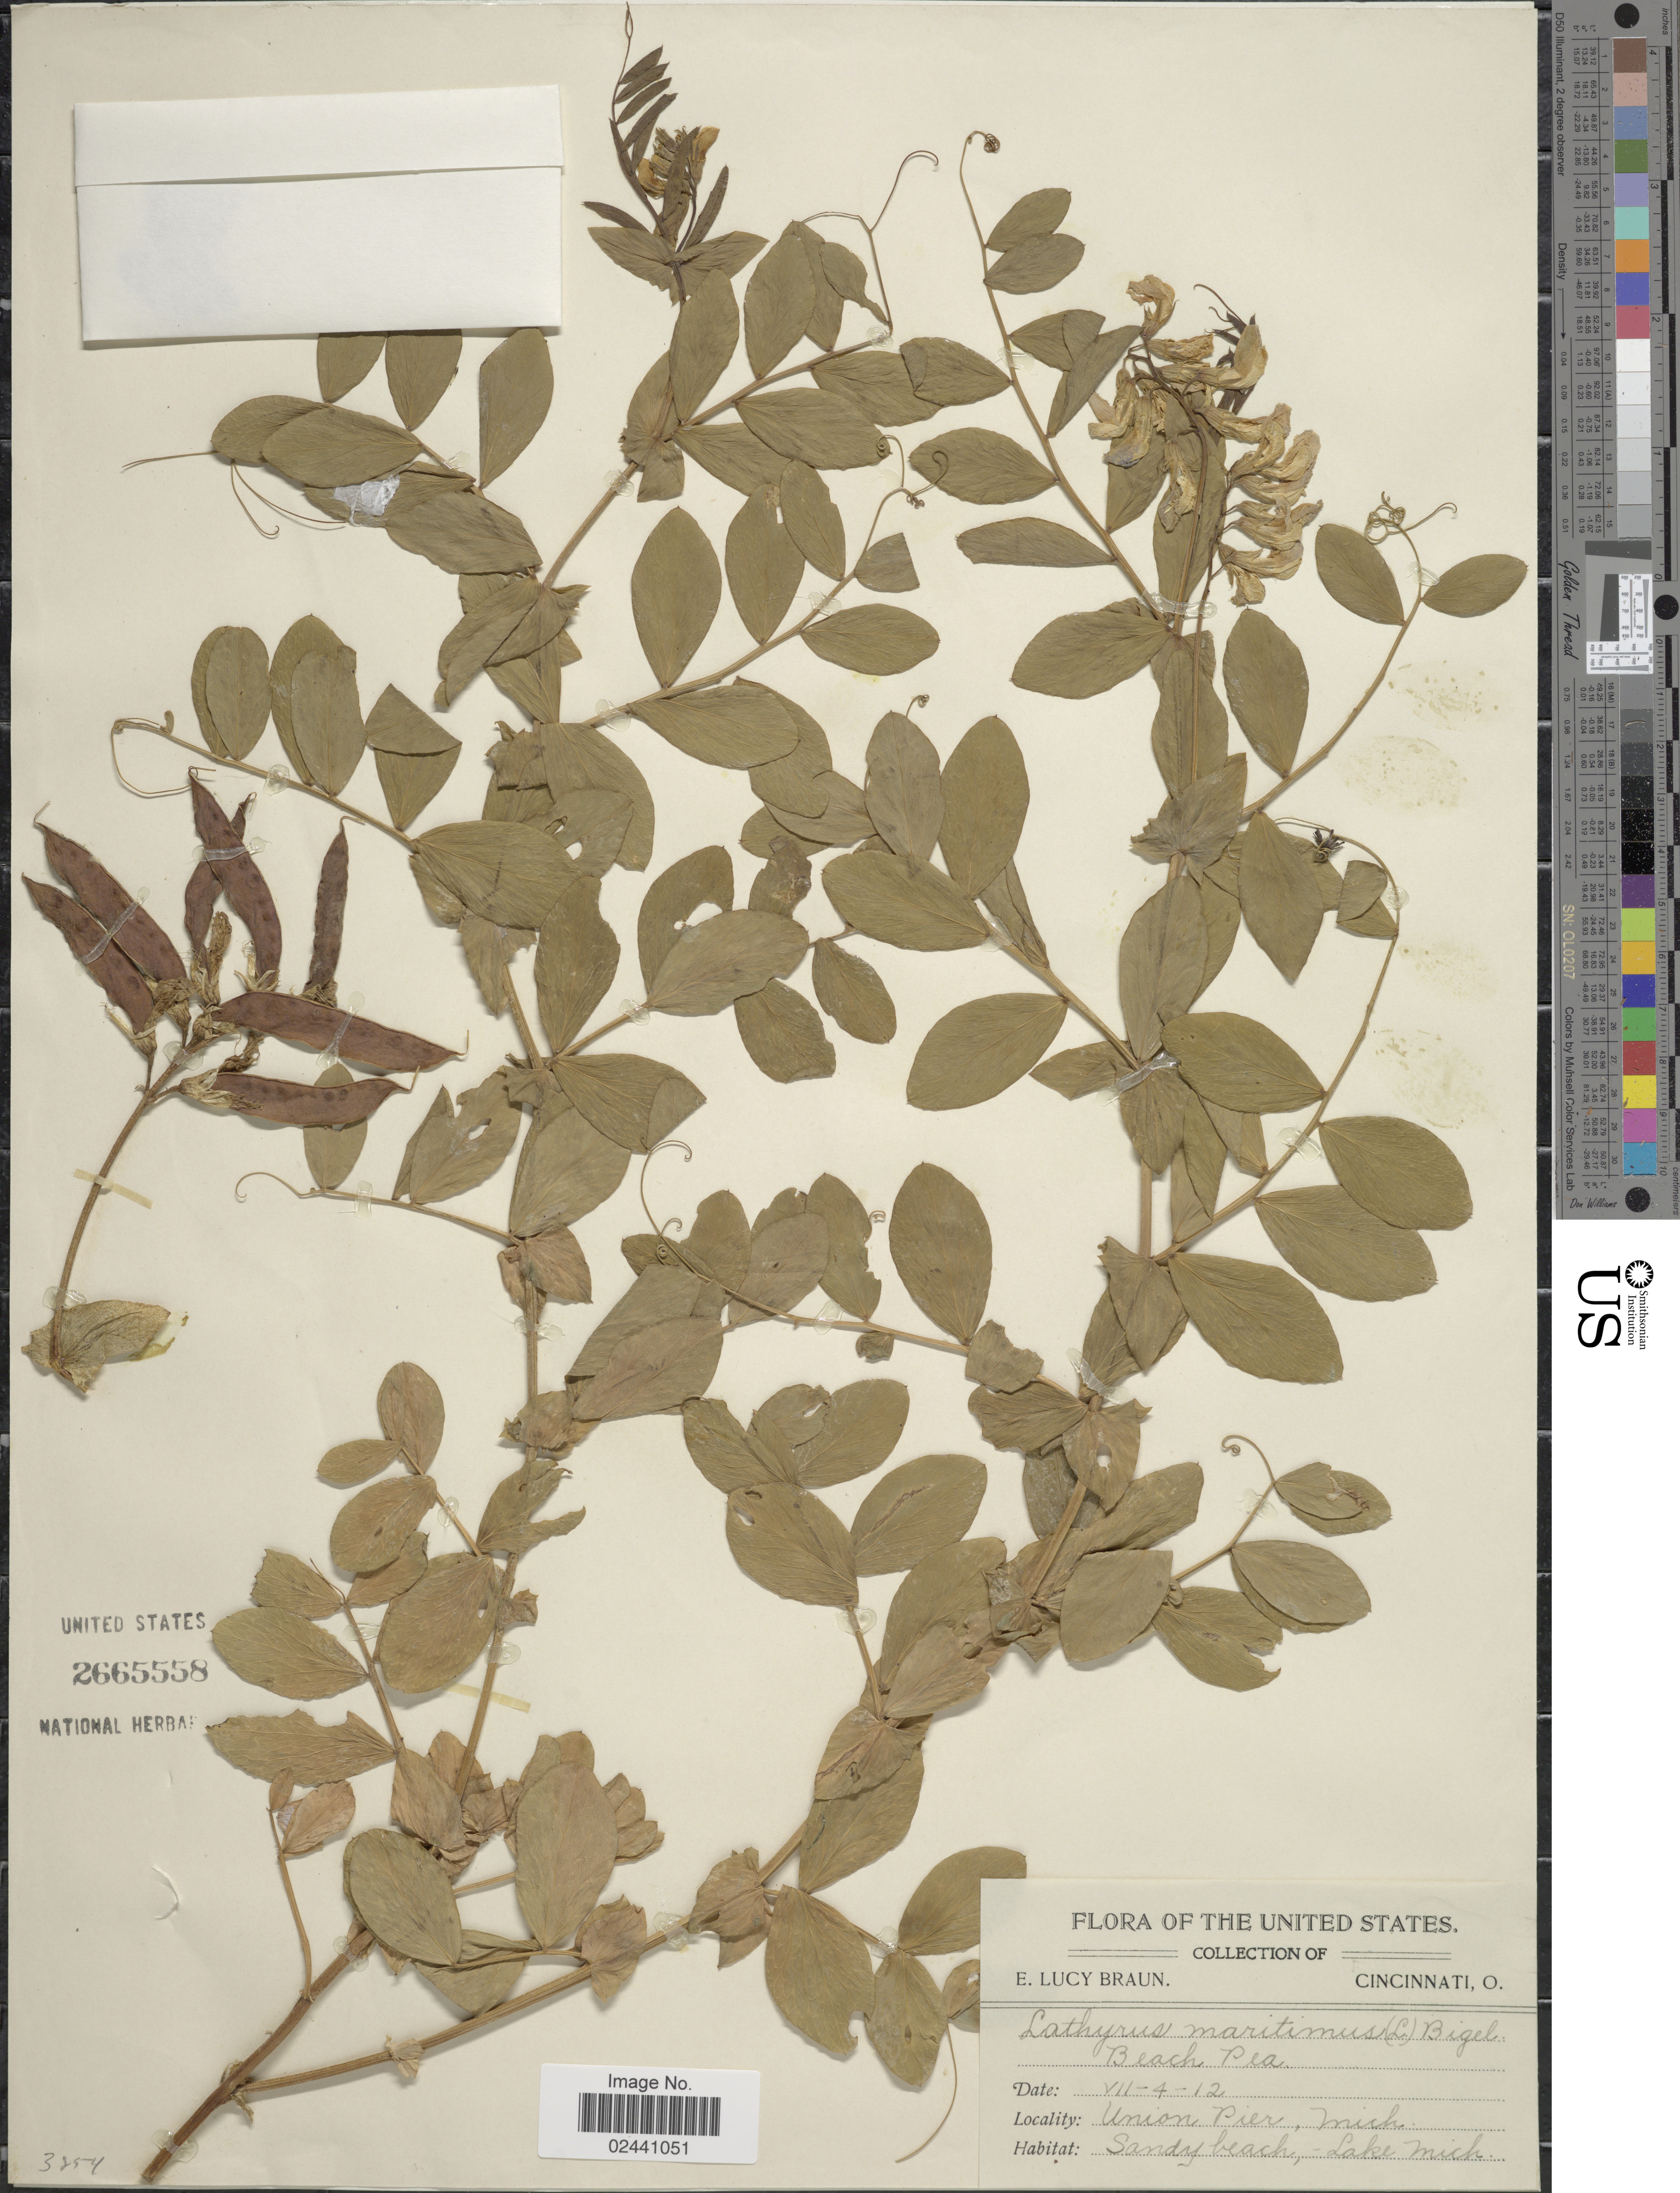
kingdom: Plantae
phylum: Tracheophyta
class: Magnoliopsida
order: Fabales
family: Fabaceae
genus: Lathyrus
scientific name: Lathyrus maritimus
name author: Torr.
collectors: E. L. Braun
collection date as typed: Transcribed d/m/y: 4/7/12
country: United States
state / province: Michigan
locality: Beach Pea. Union River. Mich, Lake Mich.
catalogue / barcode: US 2665558